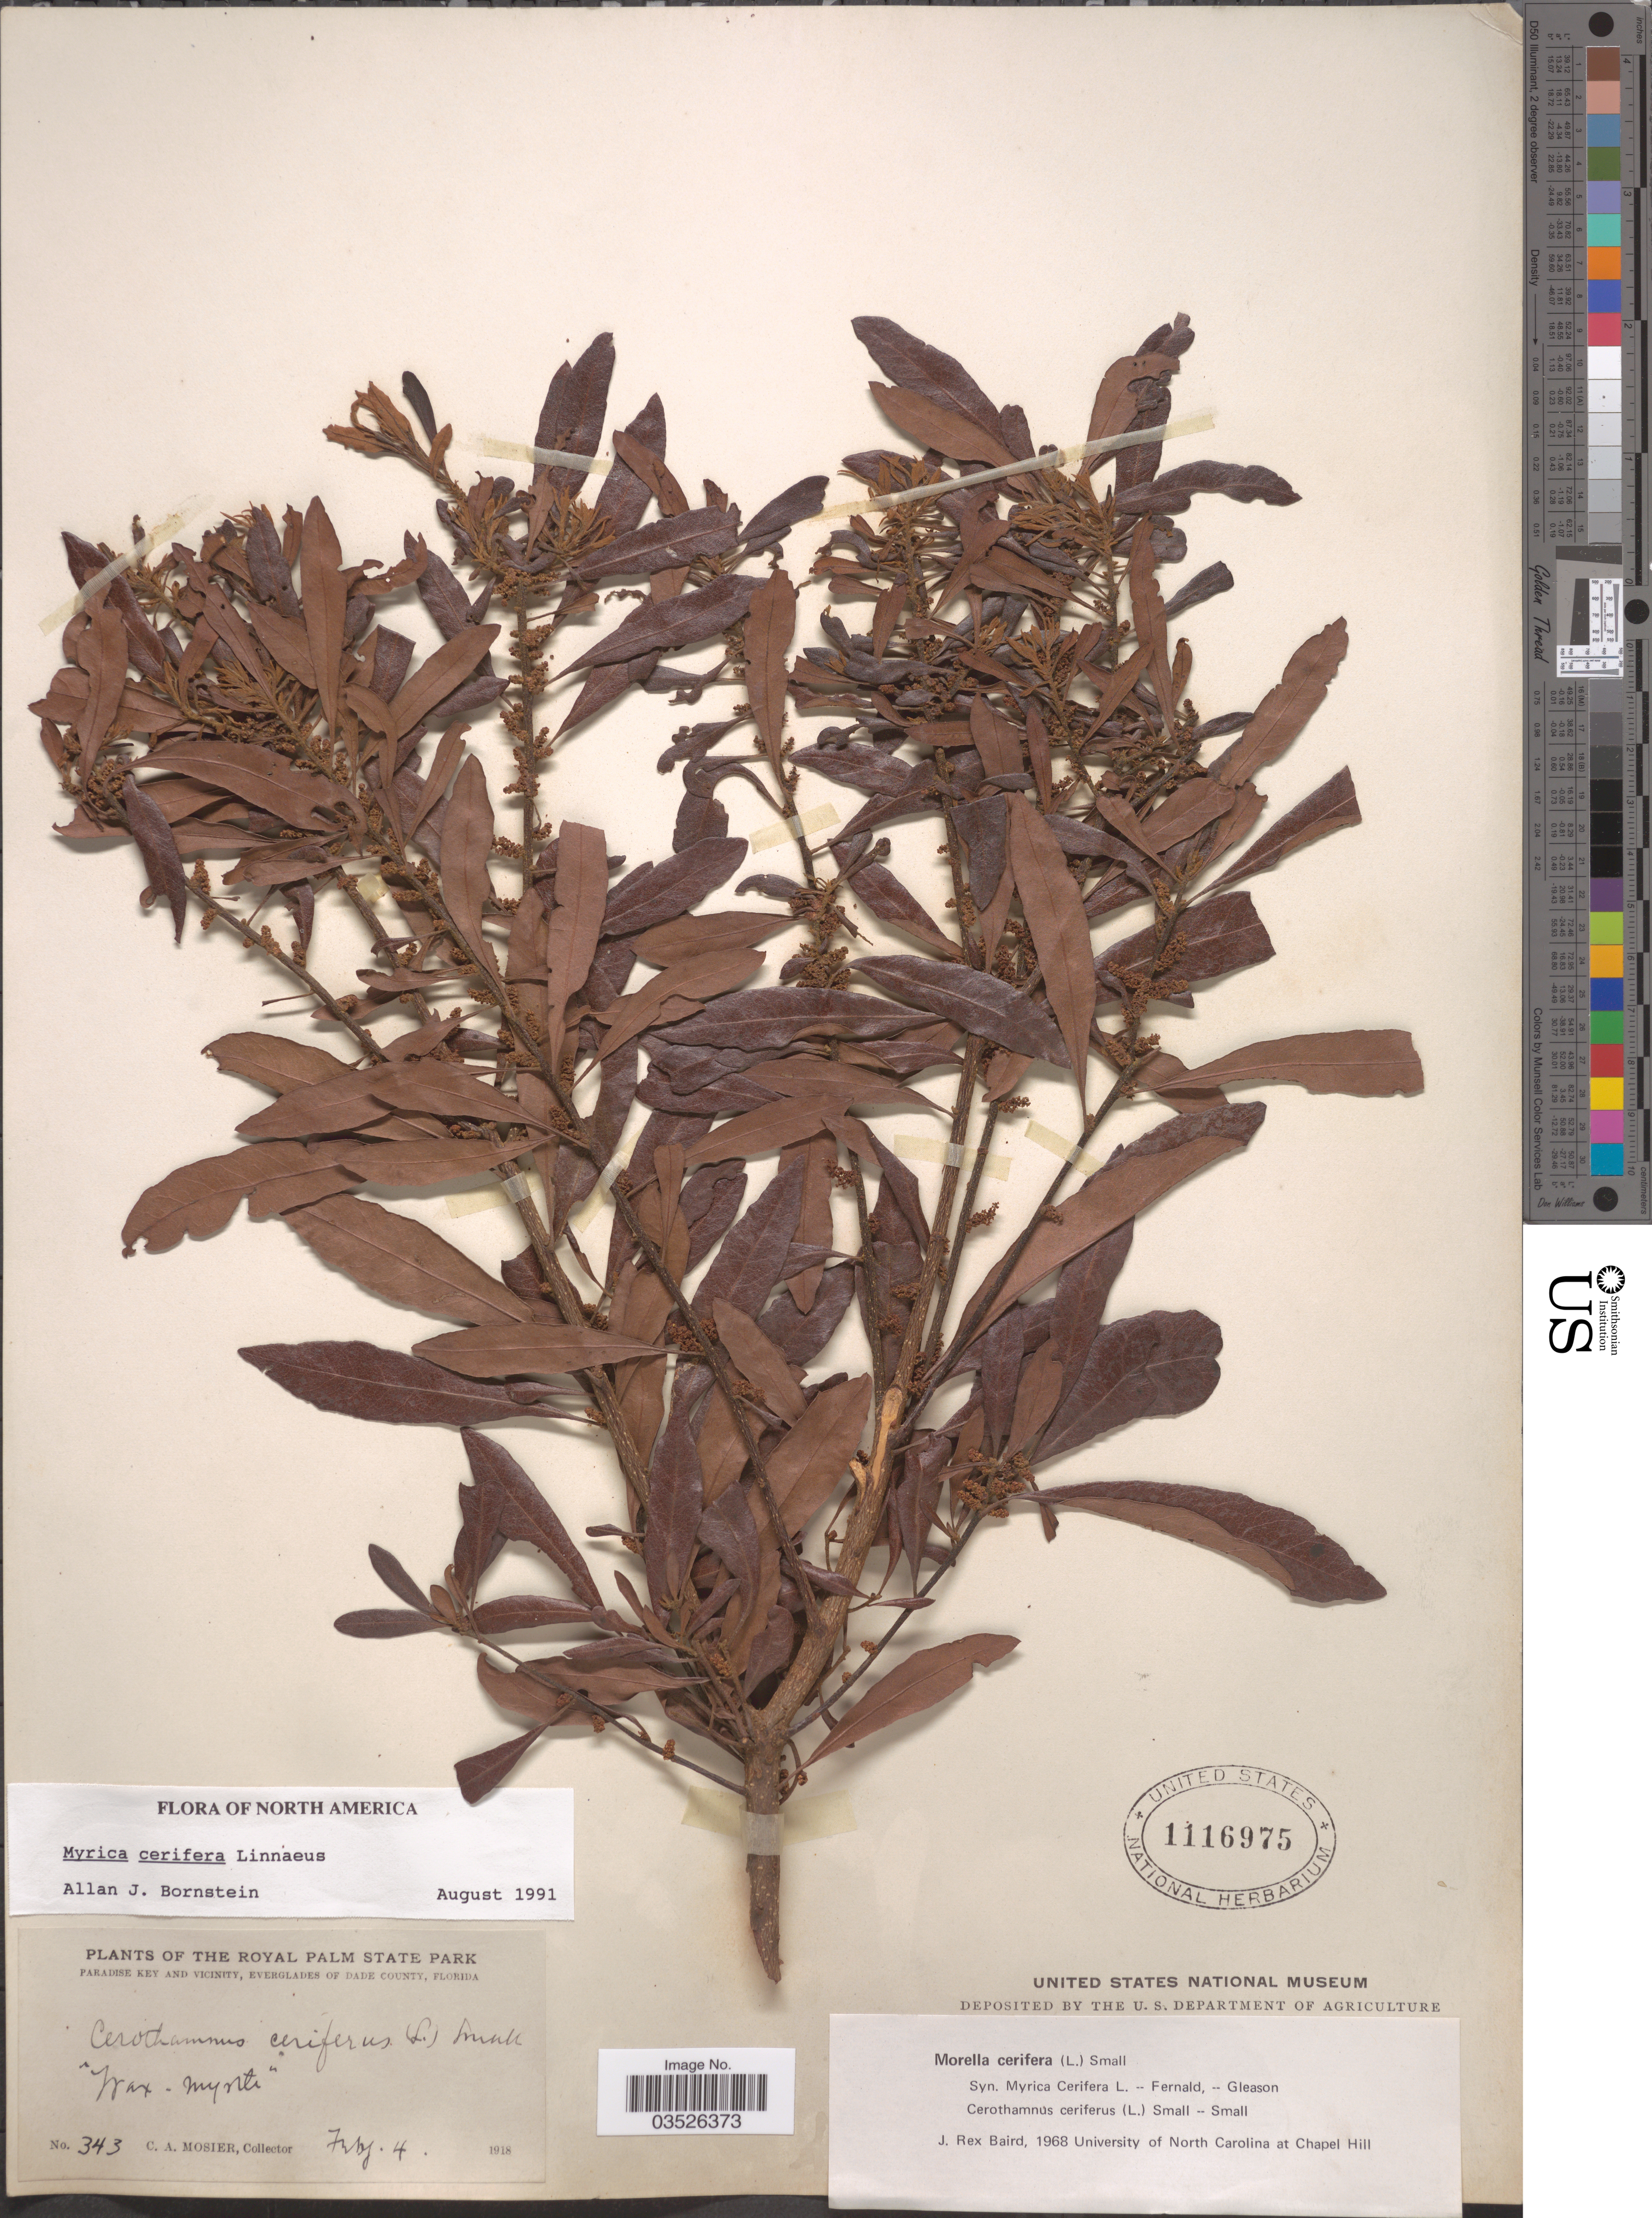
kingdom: Plantae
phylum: Tracheophyta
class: Magnoliopsida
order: Fagales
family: Myricaceae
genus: Morella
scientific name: Morella cerifera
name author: (L.) Small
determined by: Baird, James Rex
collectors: C. A. Mosier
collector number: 343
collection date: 1918-02-04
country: United States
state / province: Florida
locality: The Royal Palm State Park. Paradise Key and vicinity, Everglades of Dade County.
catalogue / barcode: US 1116975